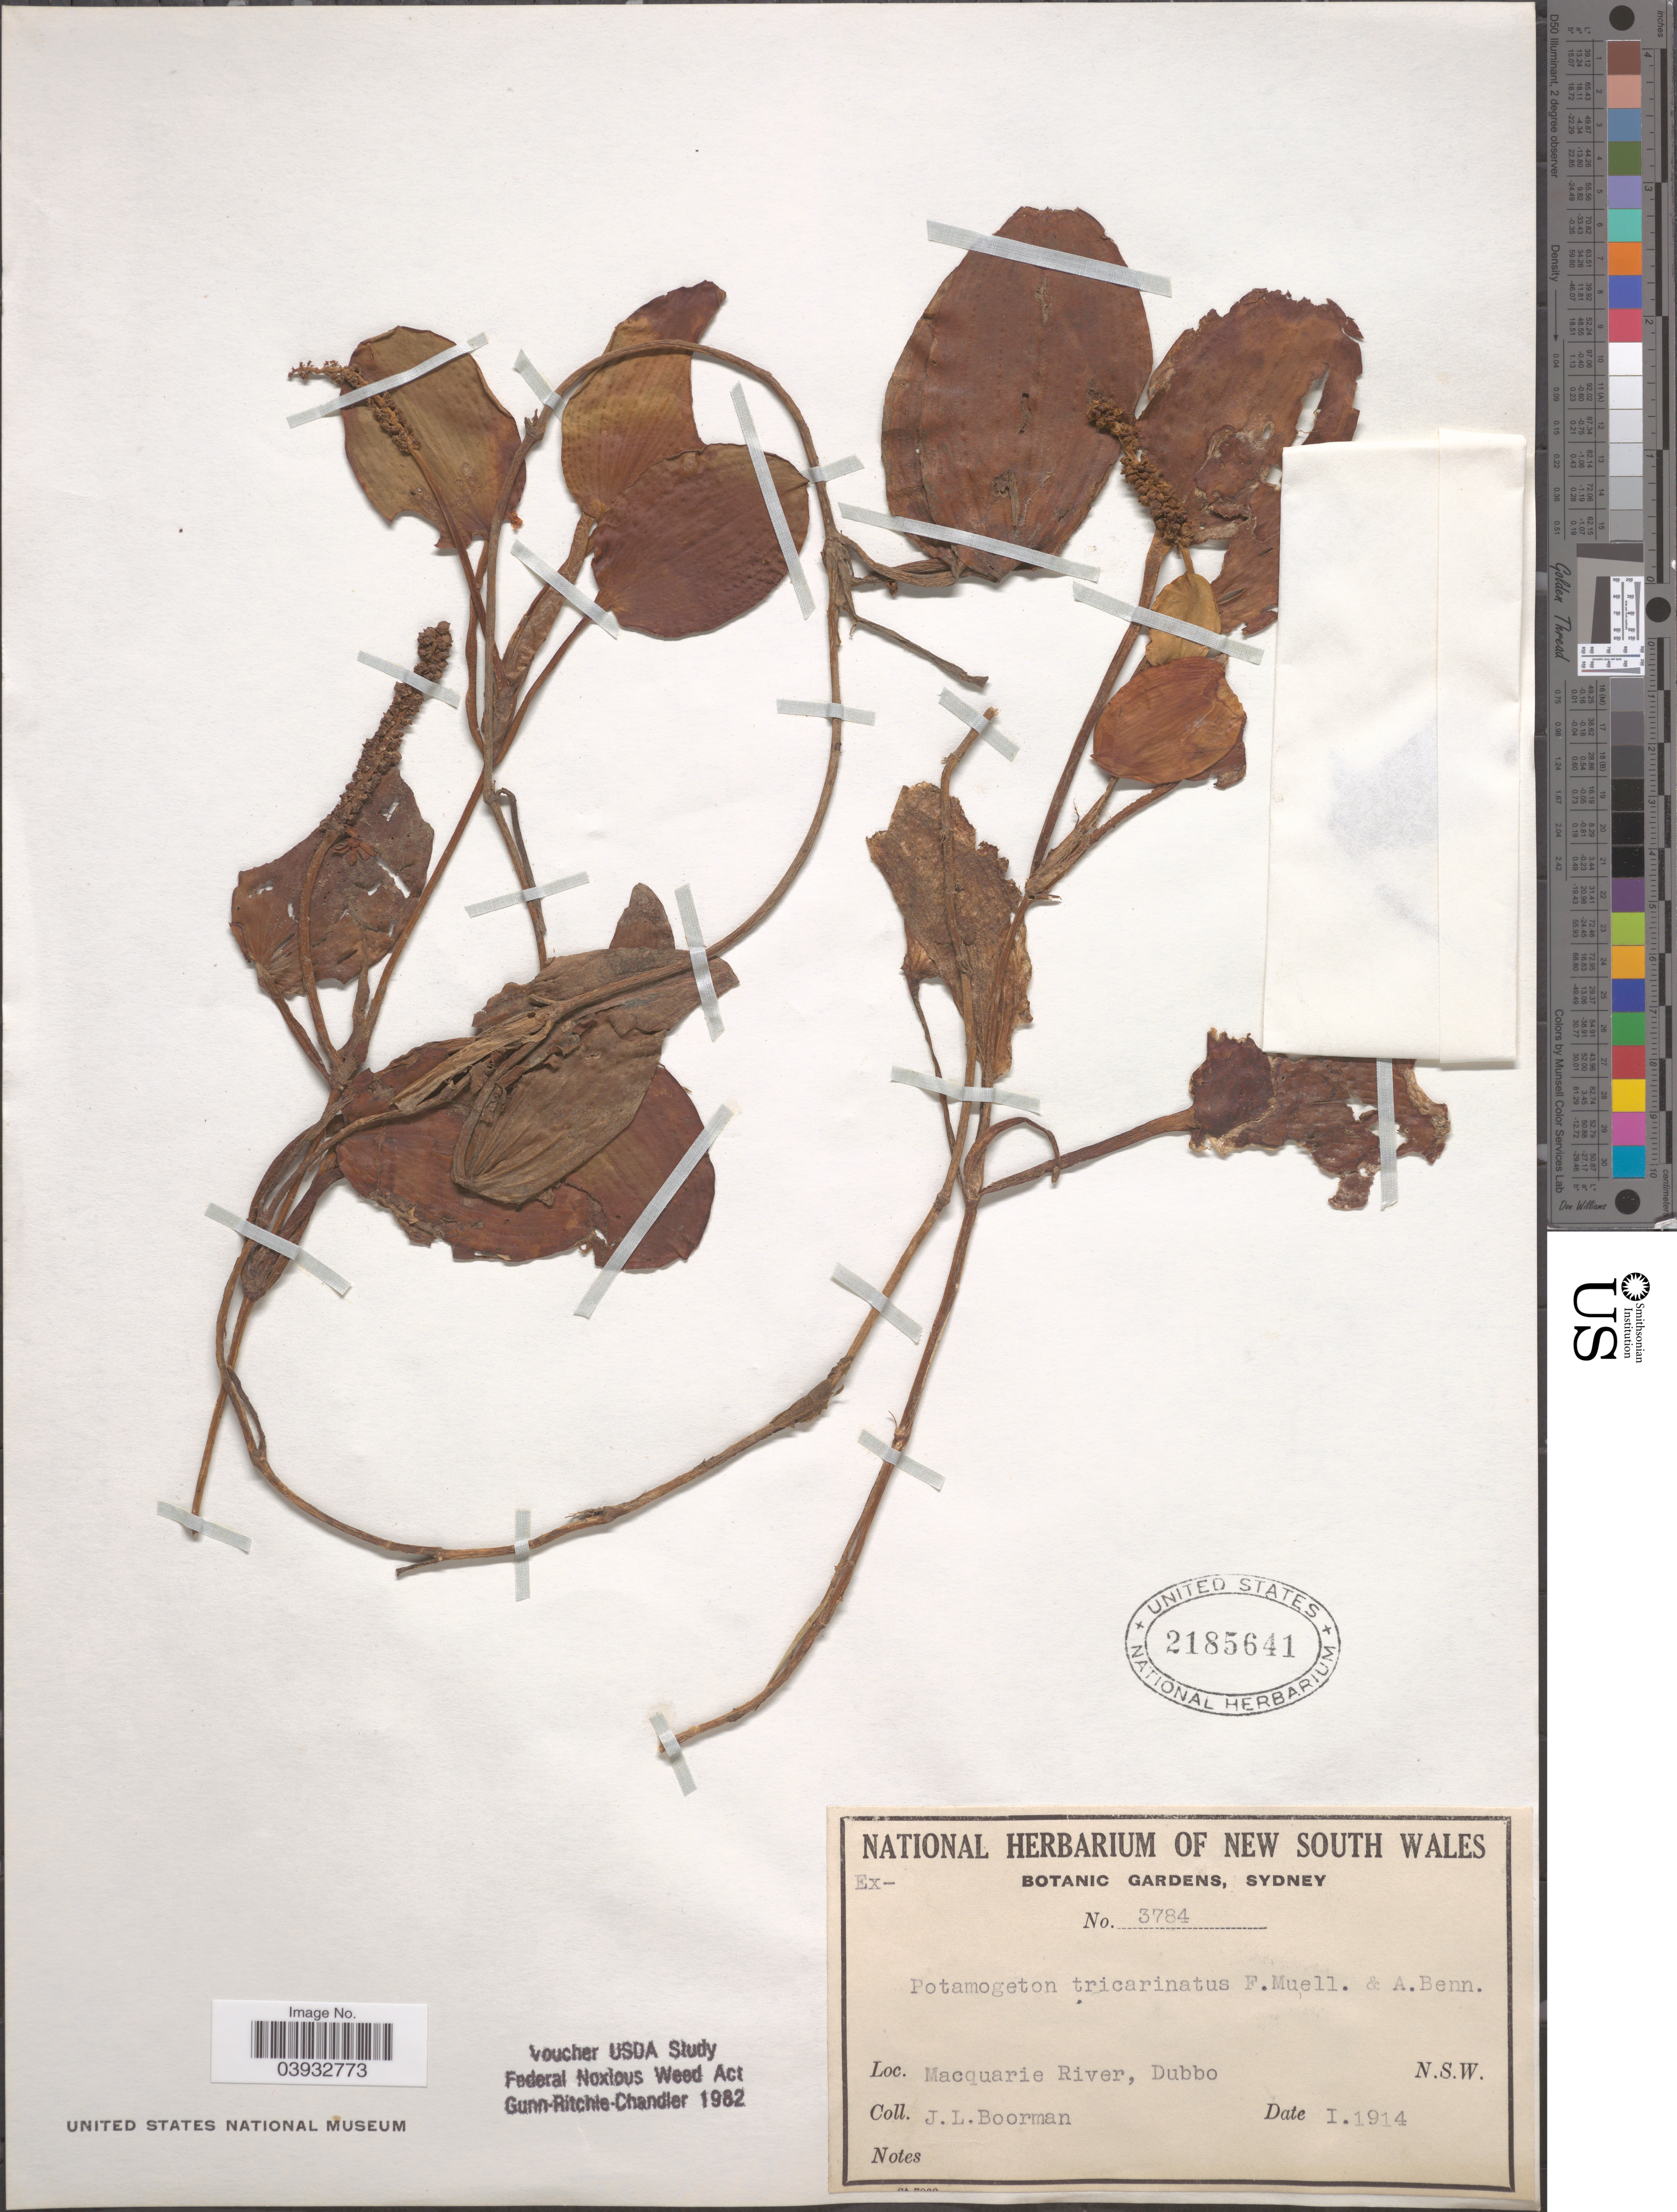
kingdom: Plantae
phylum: Tracheophyta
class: Liliopsida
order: Alismatales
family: Potamogetonaceae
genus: Potamogeton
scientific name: Potamogeton tricarinatus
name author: F. Muell. & A.W. Benn.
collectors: J. Boorman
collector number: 3784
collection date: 1914-01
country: Australia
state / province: New South Wales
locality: Macquarie River, Dubbo.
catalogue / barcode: US 2185641